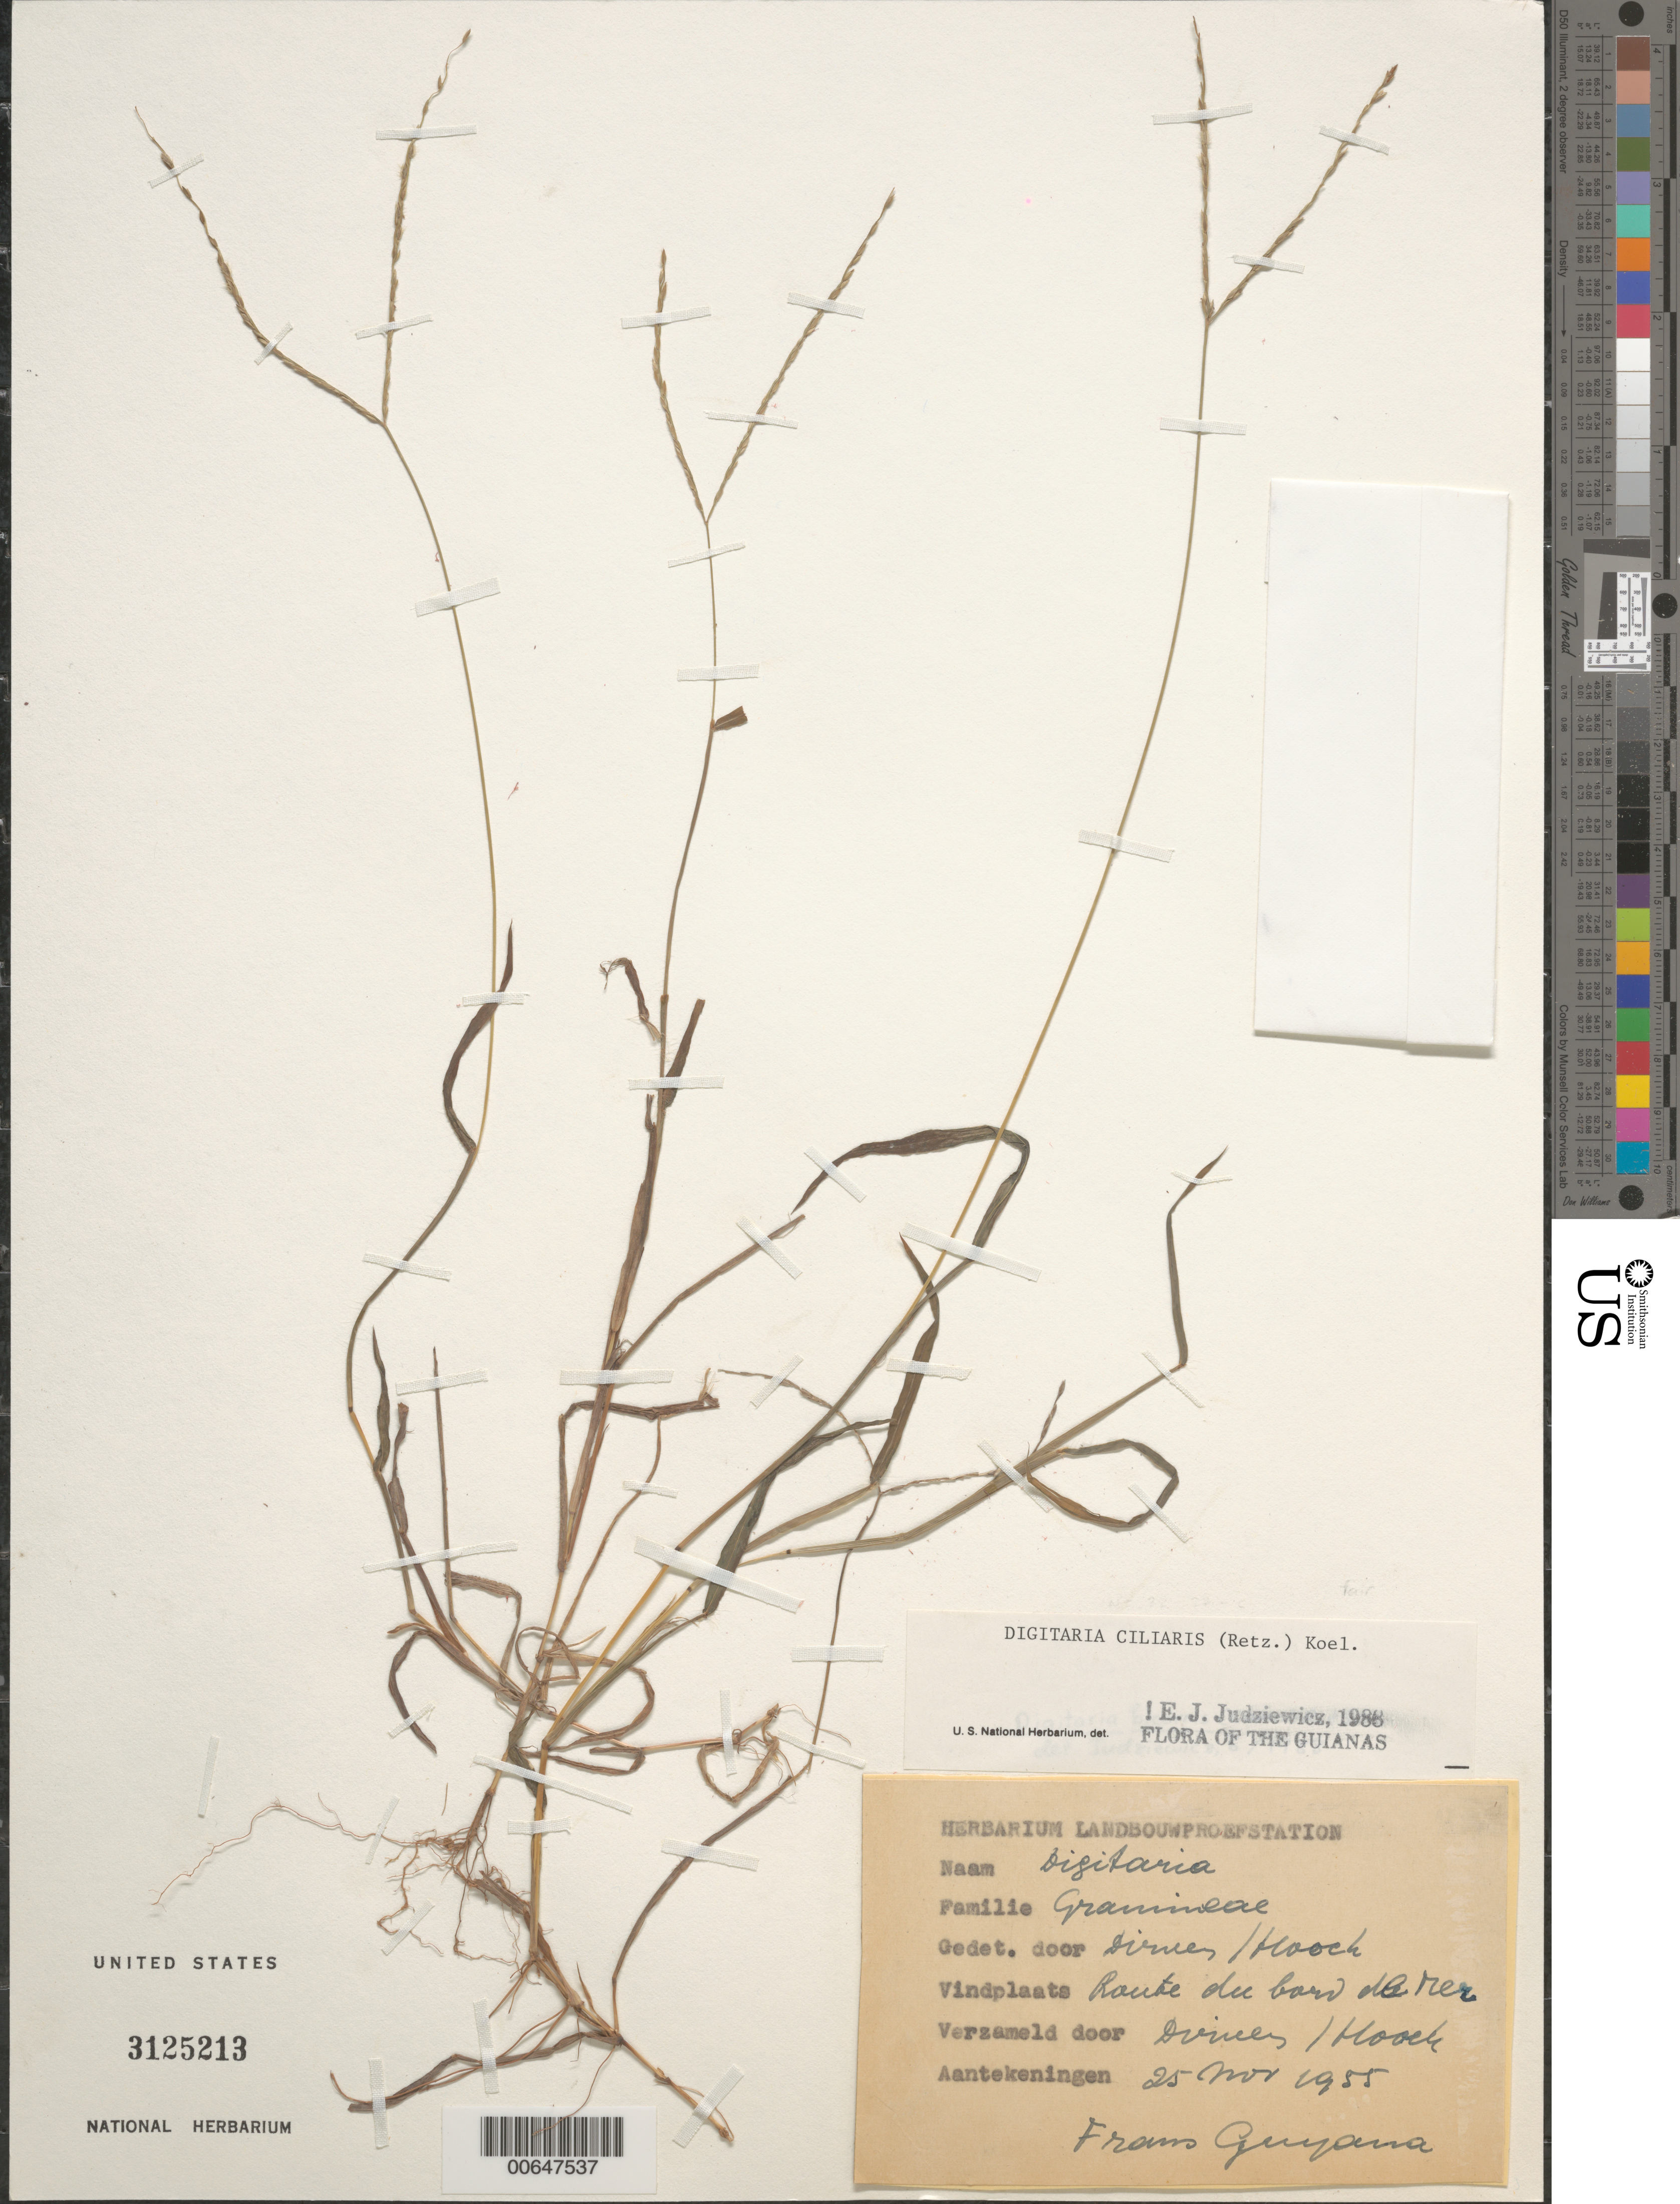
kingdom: Plantae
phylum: Tracheophyta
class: Liliopsida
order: Poales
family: Poaceae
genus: Digitaria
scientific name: Digitaria ciliaris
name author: (Retz.) Koeler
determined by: Judziewicz, E. J.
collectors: J. Hoock & -. Dirver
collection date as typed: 25-Nov-55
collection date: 1955-11-25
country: French Guiana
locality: Route de Bord de mer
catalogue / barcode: US 3125213